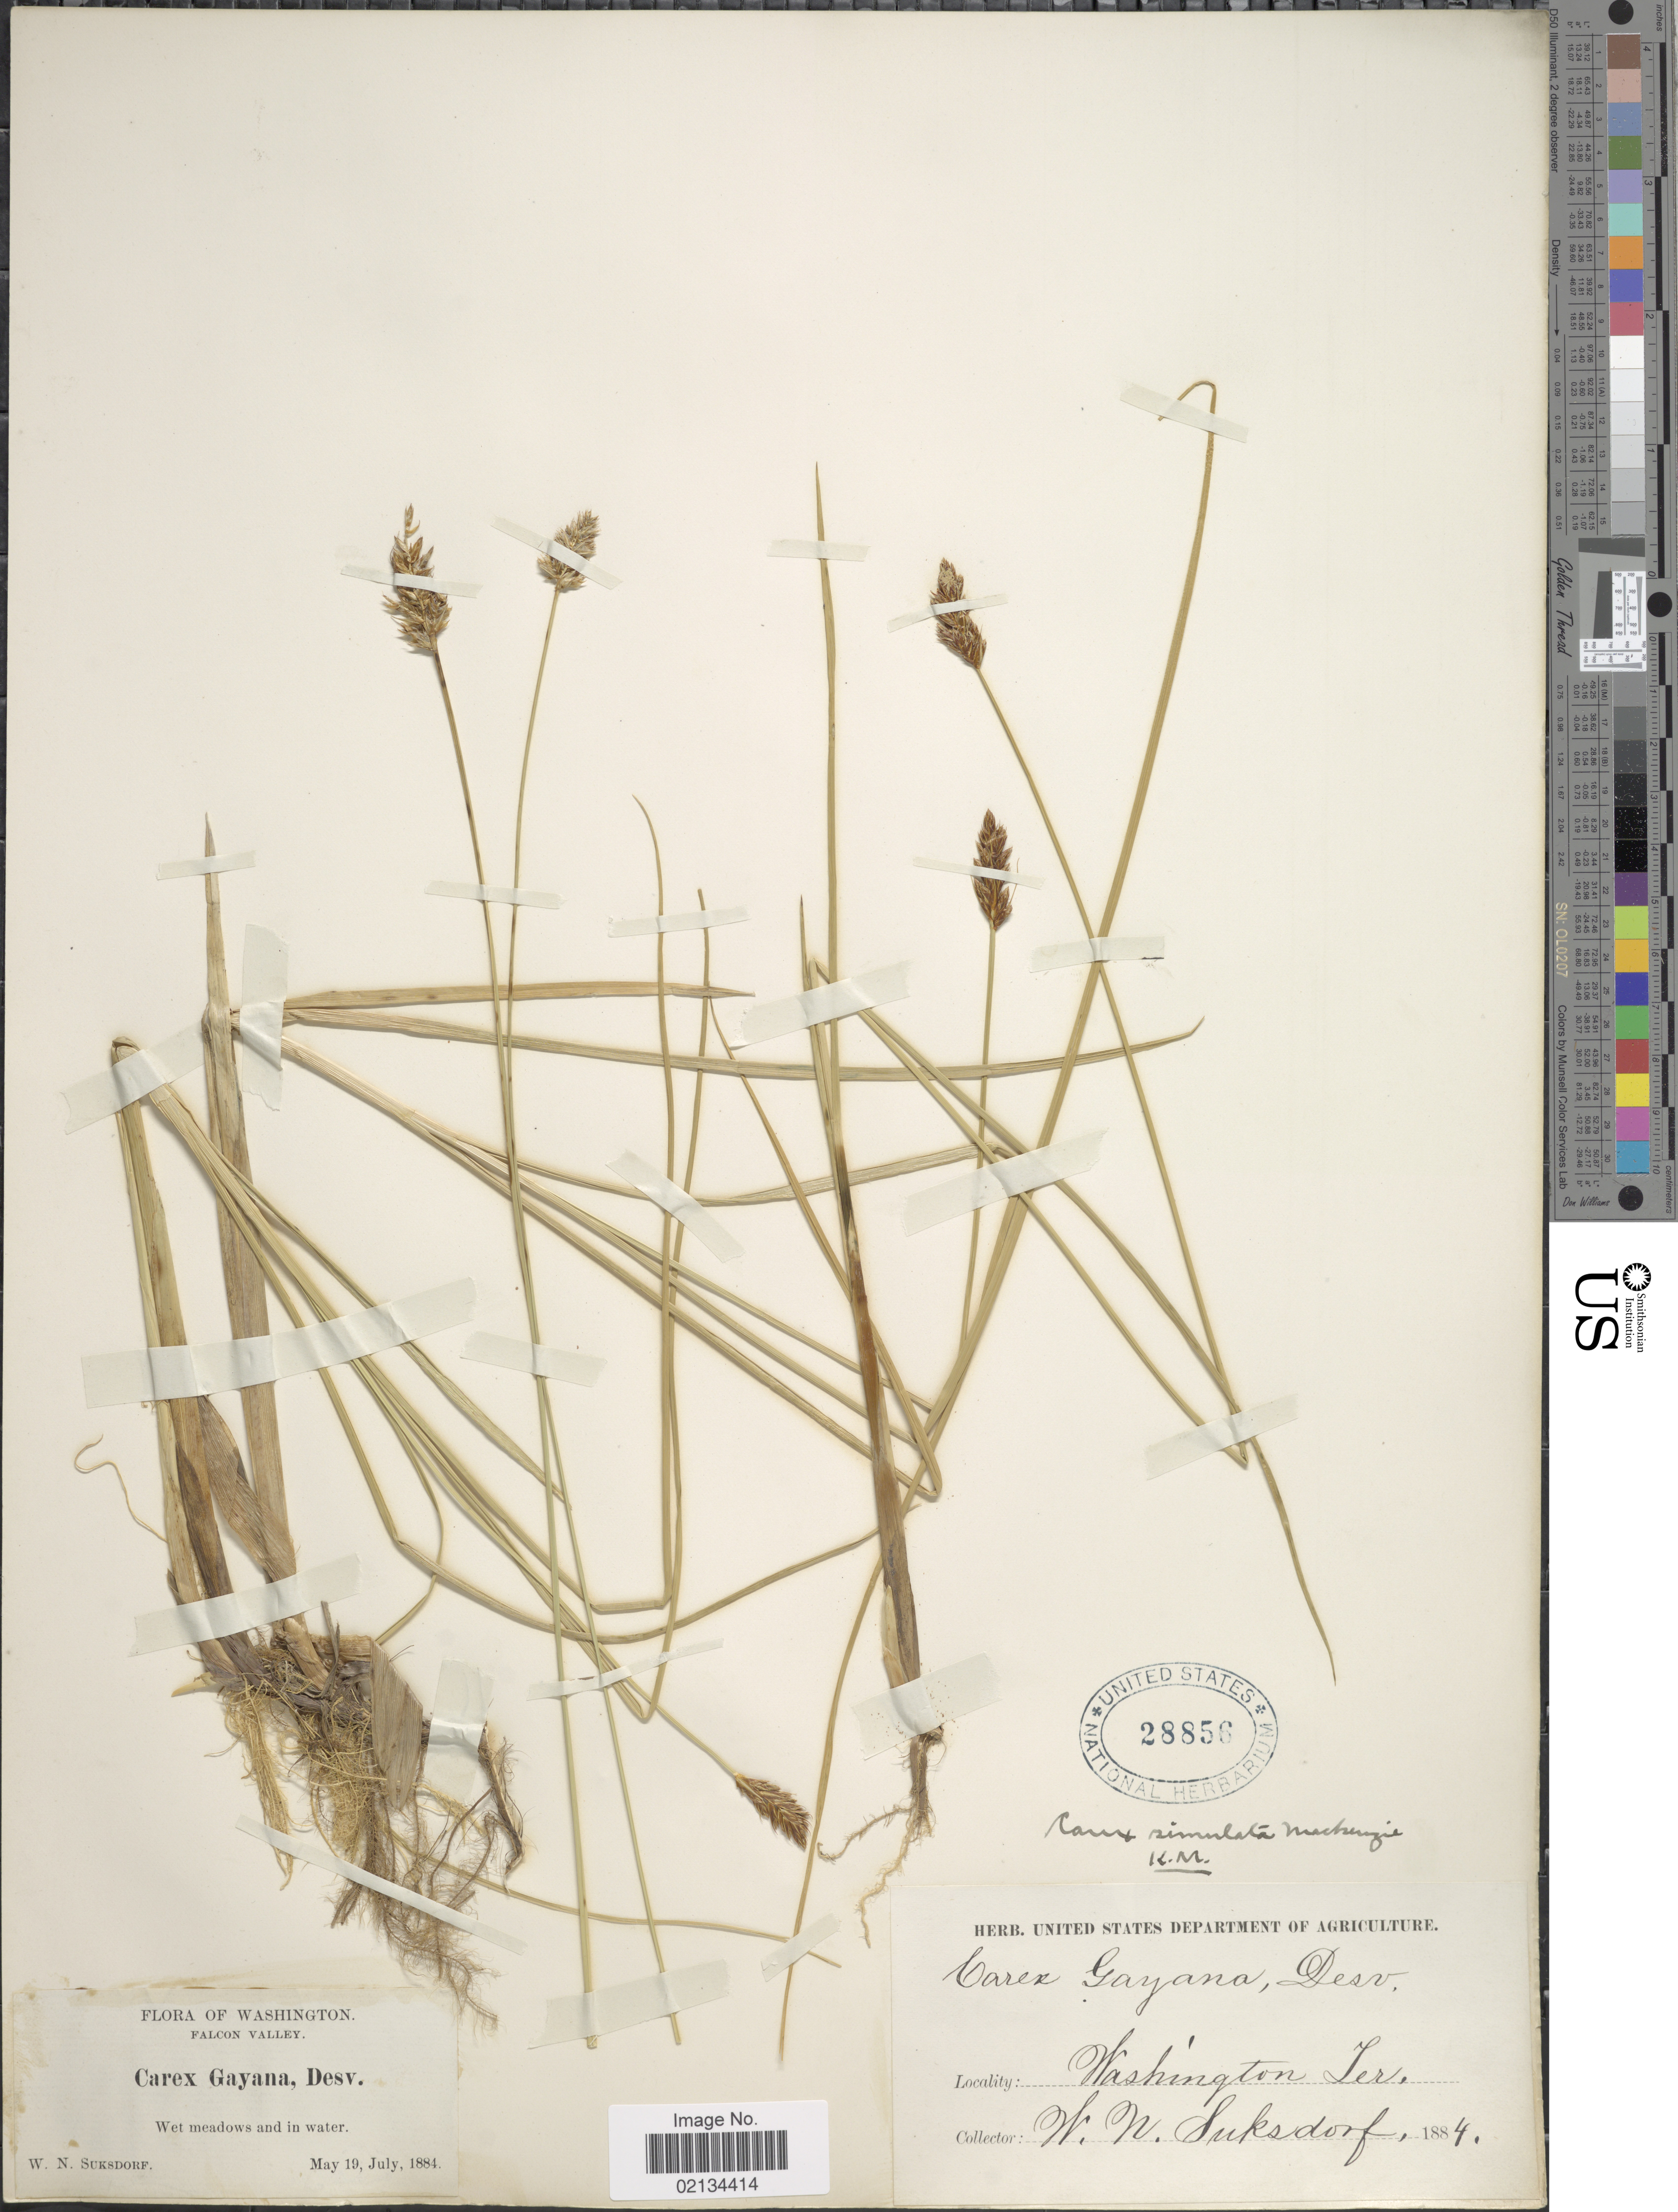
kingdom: Plantae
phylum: Tracheophyta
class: Liliopsida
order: Poales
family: Cyperaceae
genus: Carex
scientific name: Carex simulata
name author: Mack.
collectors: W. N. Suksdorf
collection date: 1884-05-19/1884-07-19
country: United States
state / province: Washington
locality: Falcon Valley, wet meadows and in water, Washington Ter.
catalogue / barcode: US 28856